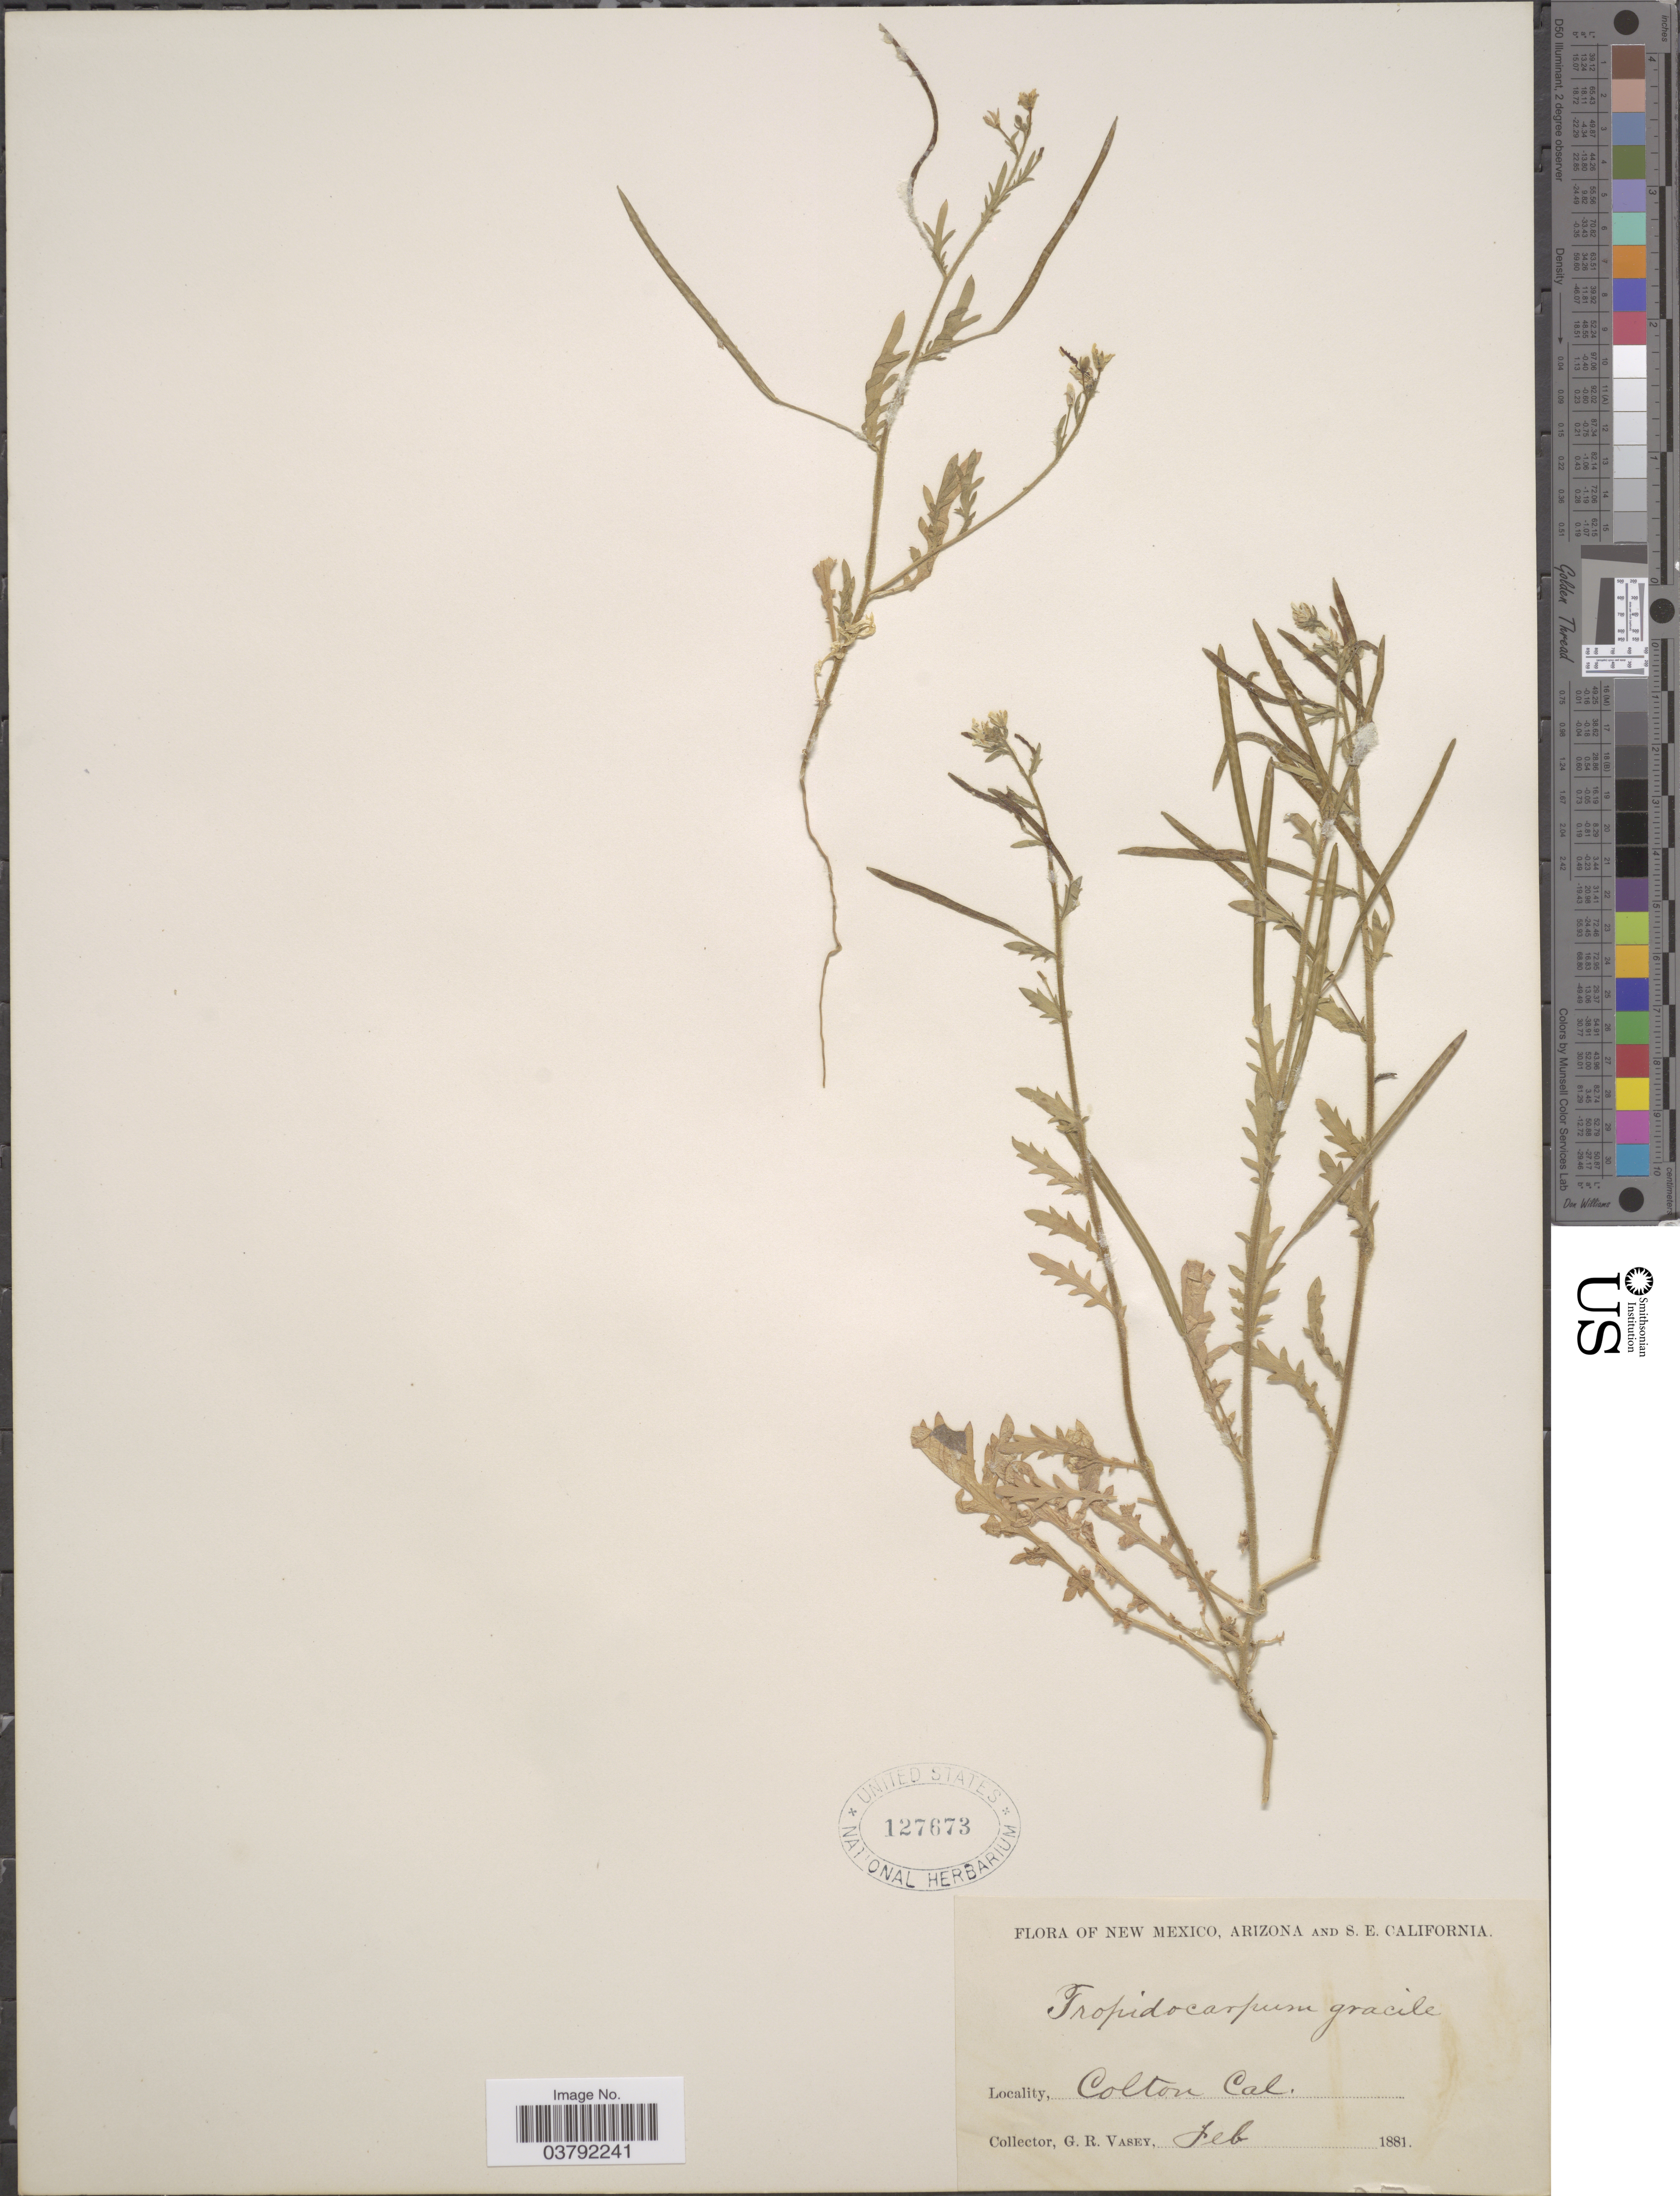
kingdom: Plantae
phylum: Tracheophyta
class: Magnoliopsida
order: Brassicales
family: Brassicaceae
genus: Tropidocarpum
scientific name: Tropidocarpum gracile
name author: Hook.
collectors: G. R. Vasey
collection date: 1881-02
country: United States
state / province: California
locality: Colton. S.E. California.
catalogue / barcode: US 127673